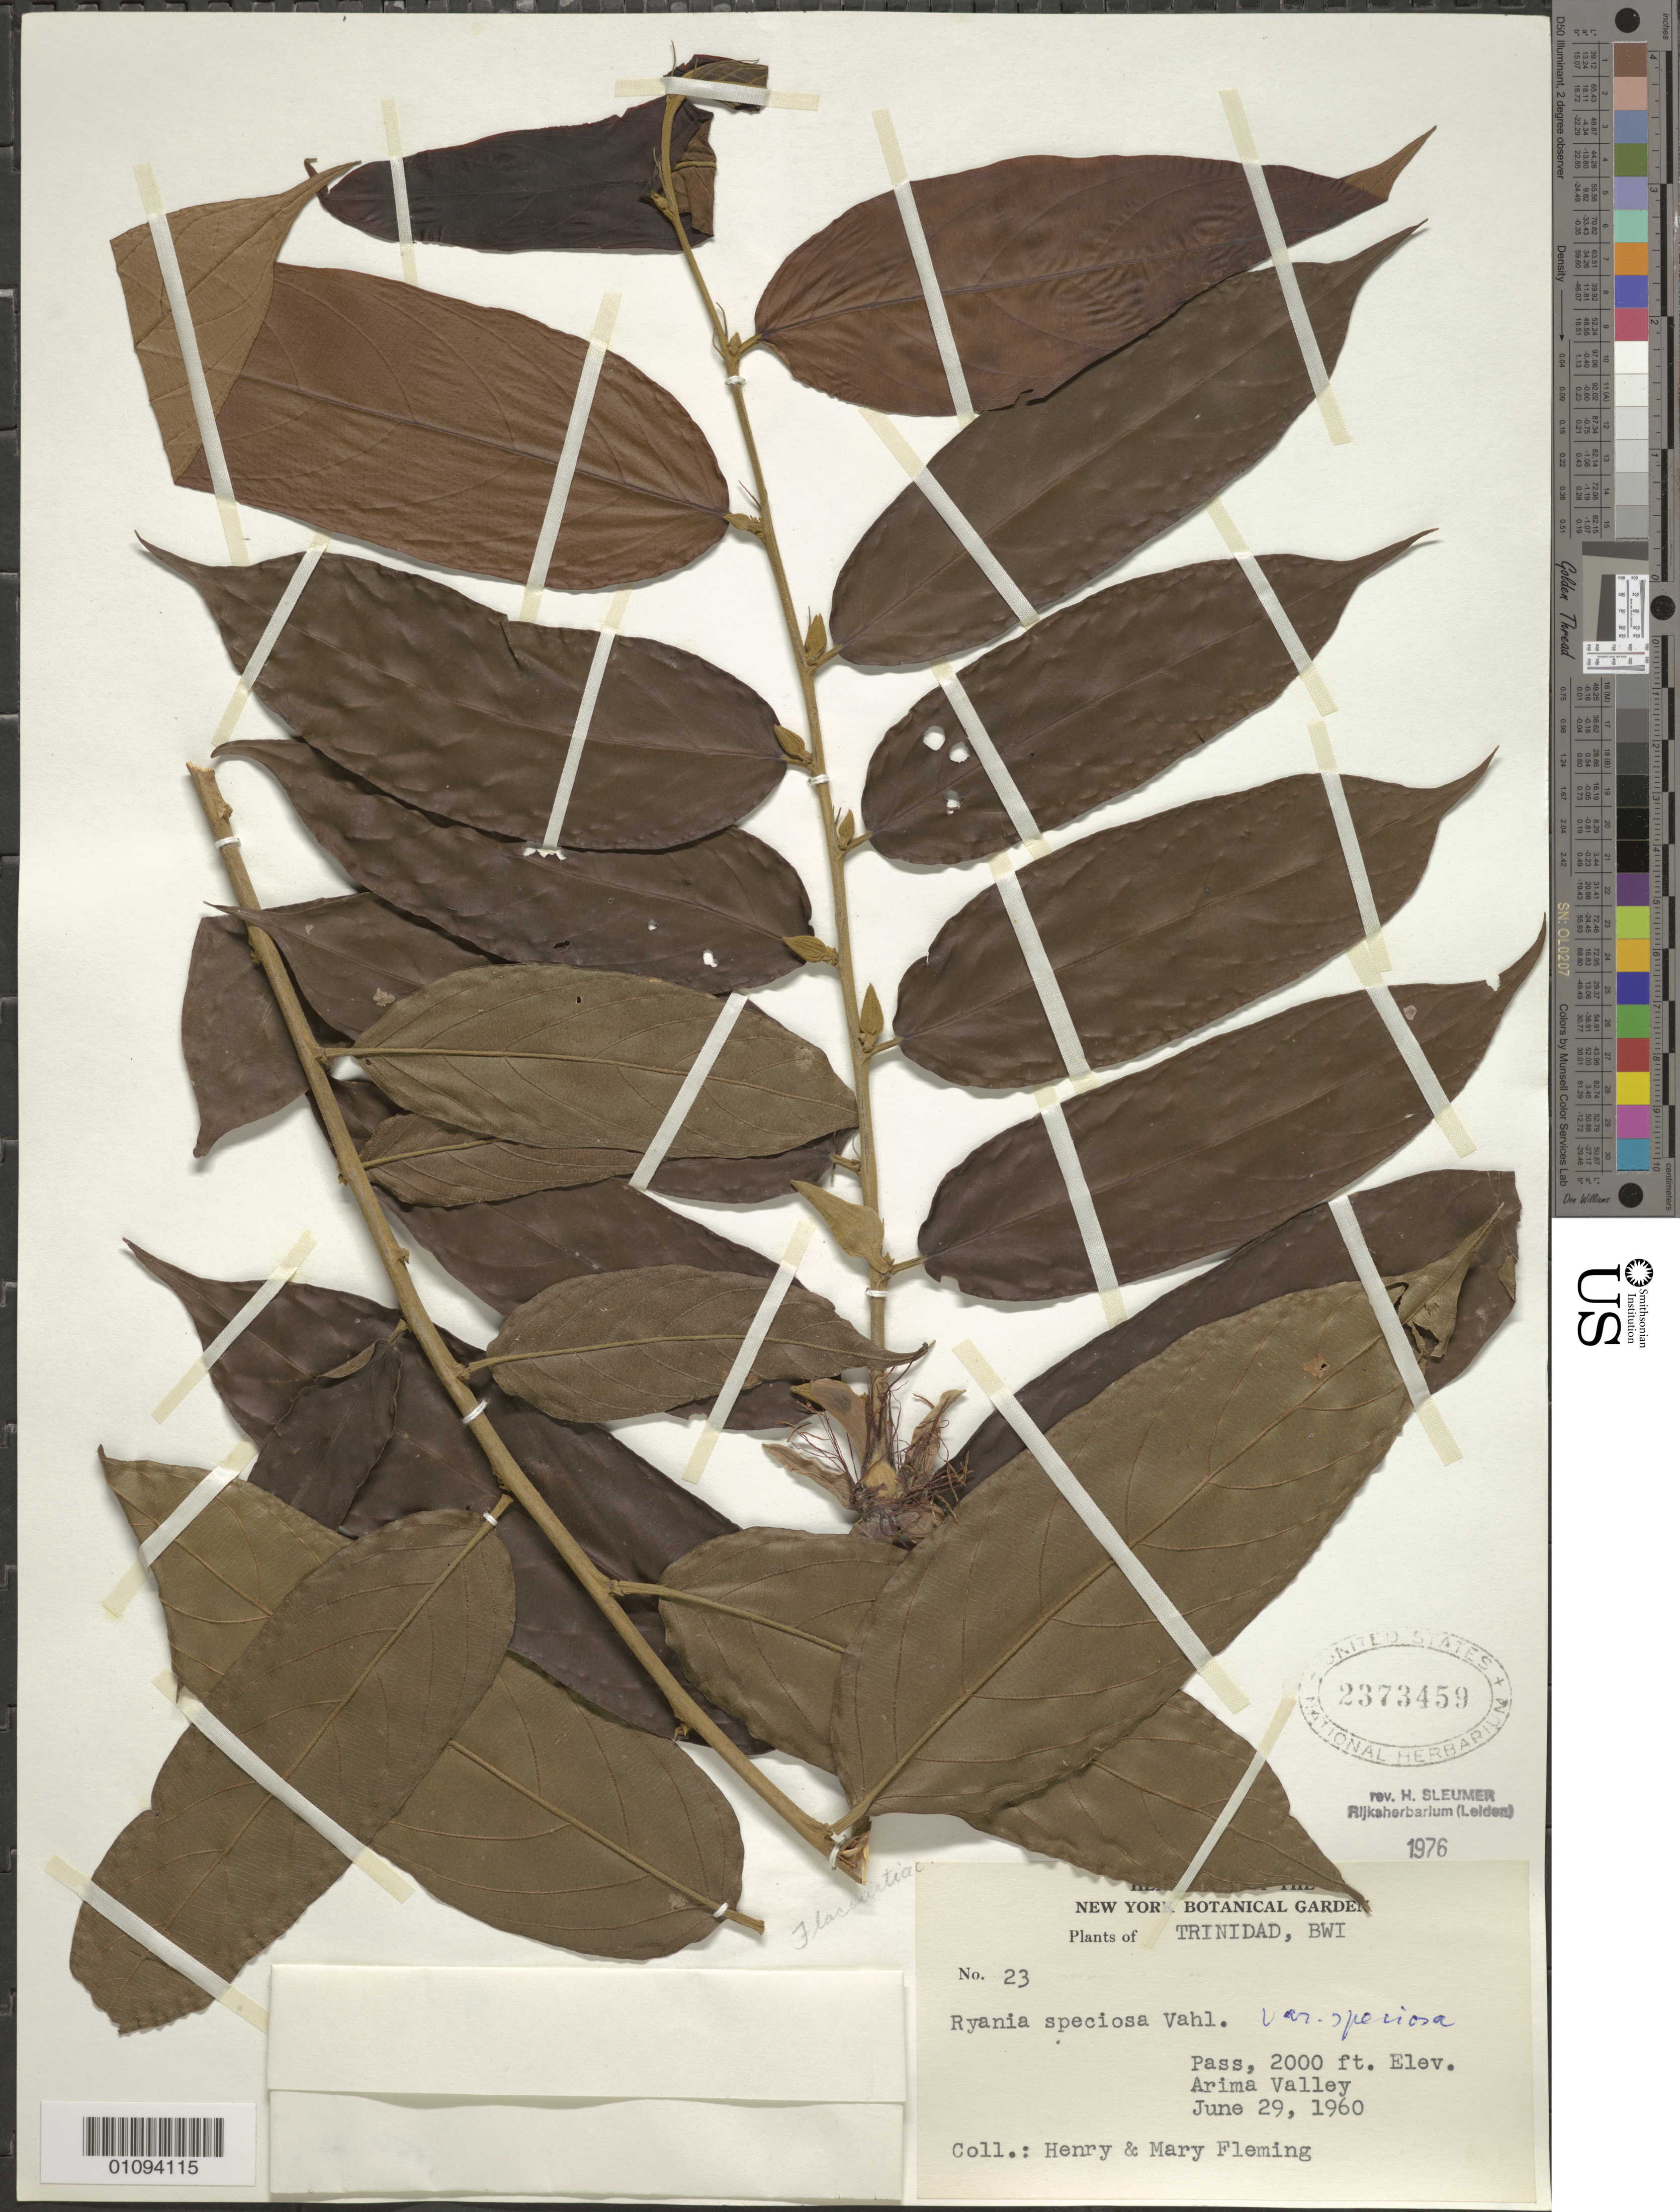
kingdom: Plantae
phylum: Tracheophyta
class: Magnoliopsida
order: Malpighiales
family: Salicaceae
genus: Ryania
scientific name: Ryania speciosa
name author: Vahl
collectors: H. Fleming & M. Fleming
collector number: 23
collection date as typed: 29 Jun 1960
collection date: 1960-06-29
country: Trinidad and Tobago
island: Trinidad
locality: Arima Valley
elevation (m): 610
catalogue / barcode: US 2373459